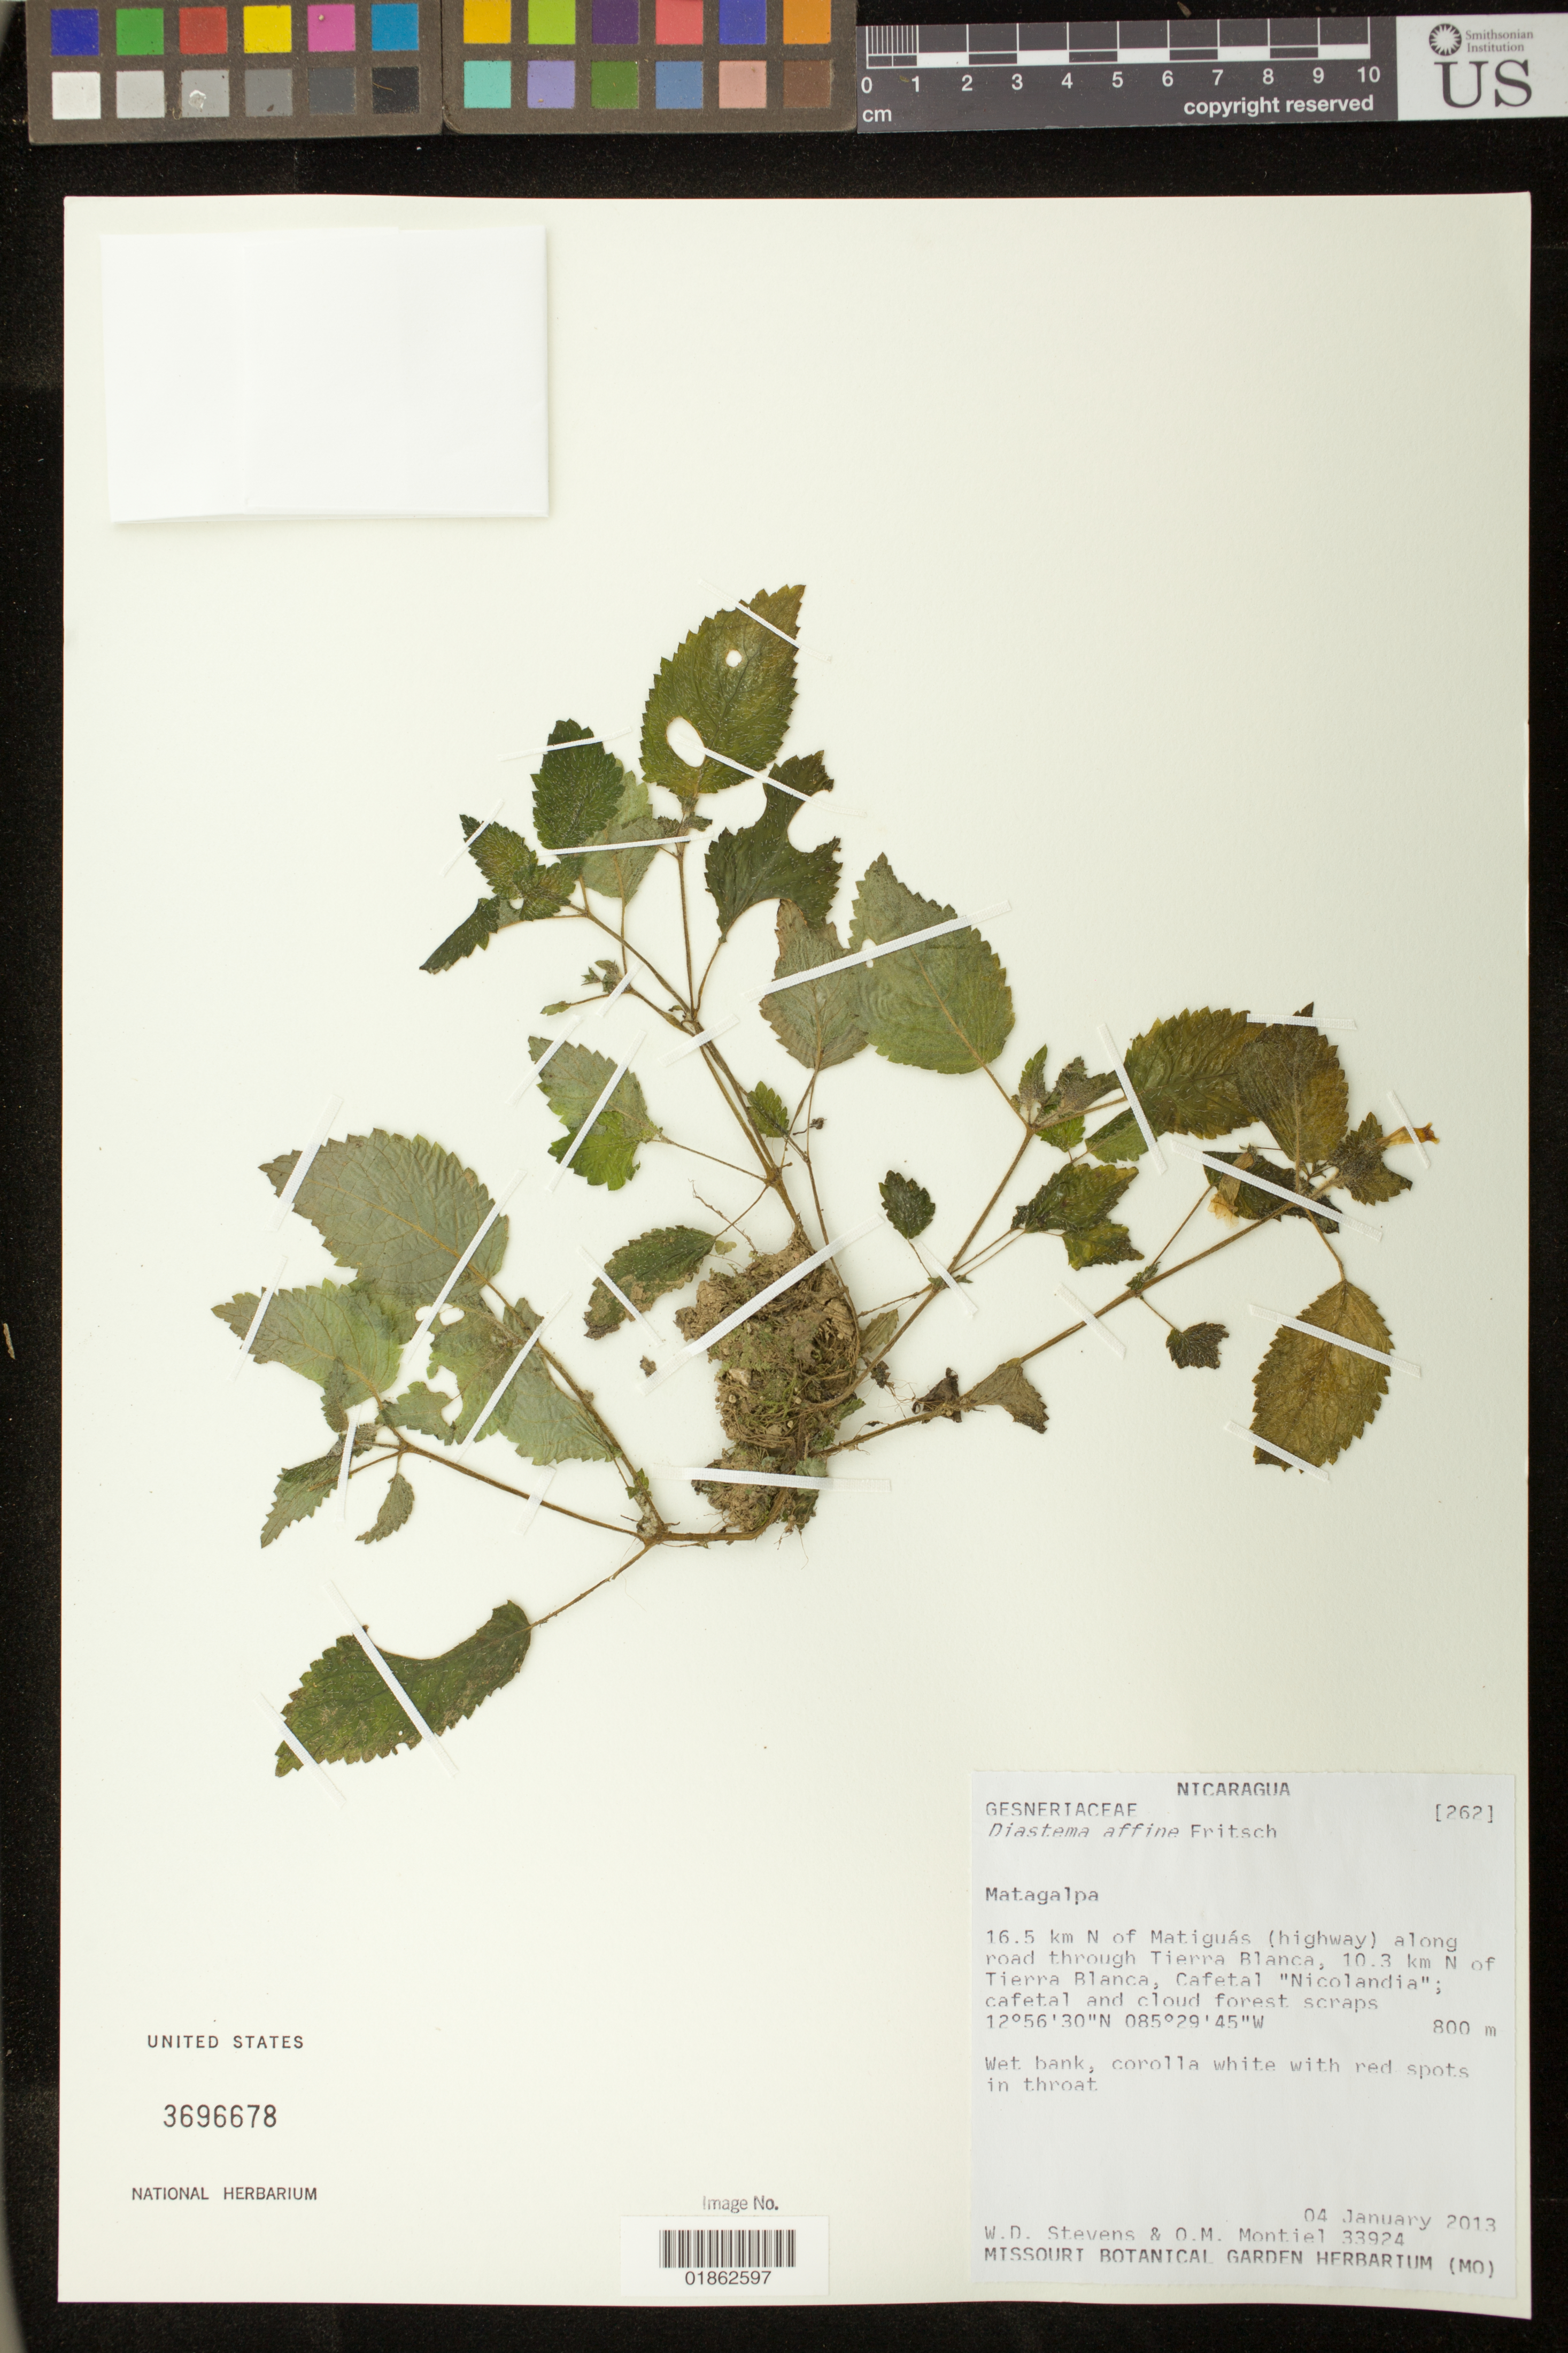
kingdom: Plantae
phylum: Tracheophyta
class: Magnoliopsida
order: Lamiales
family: Gesneriaceae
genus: Diastema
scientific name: Diastema affine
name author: Fritsch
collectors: W. D. Stevens & O. Montiel J.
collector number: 33924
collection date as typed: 04 January 2013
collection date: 2013-01-04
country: Nicaragua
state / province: Matagalpa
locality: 16.5 km N of Matiguas (highway) along road through Tierra Blanca, 10.3 km N of Tierra Blanca, Cafetal "Nicolandia".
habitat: Cafetal and cloud forest scraps. Wet bank.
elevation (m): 800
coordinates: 12 56 30 N, 085 29 45 W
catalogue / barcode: US 3696678